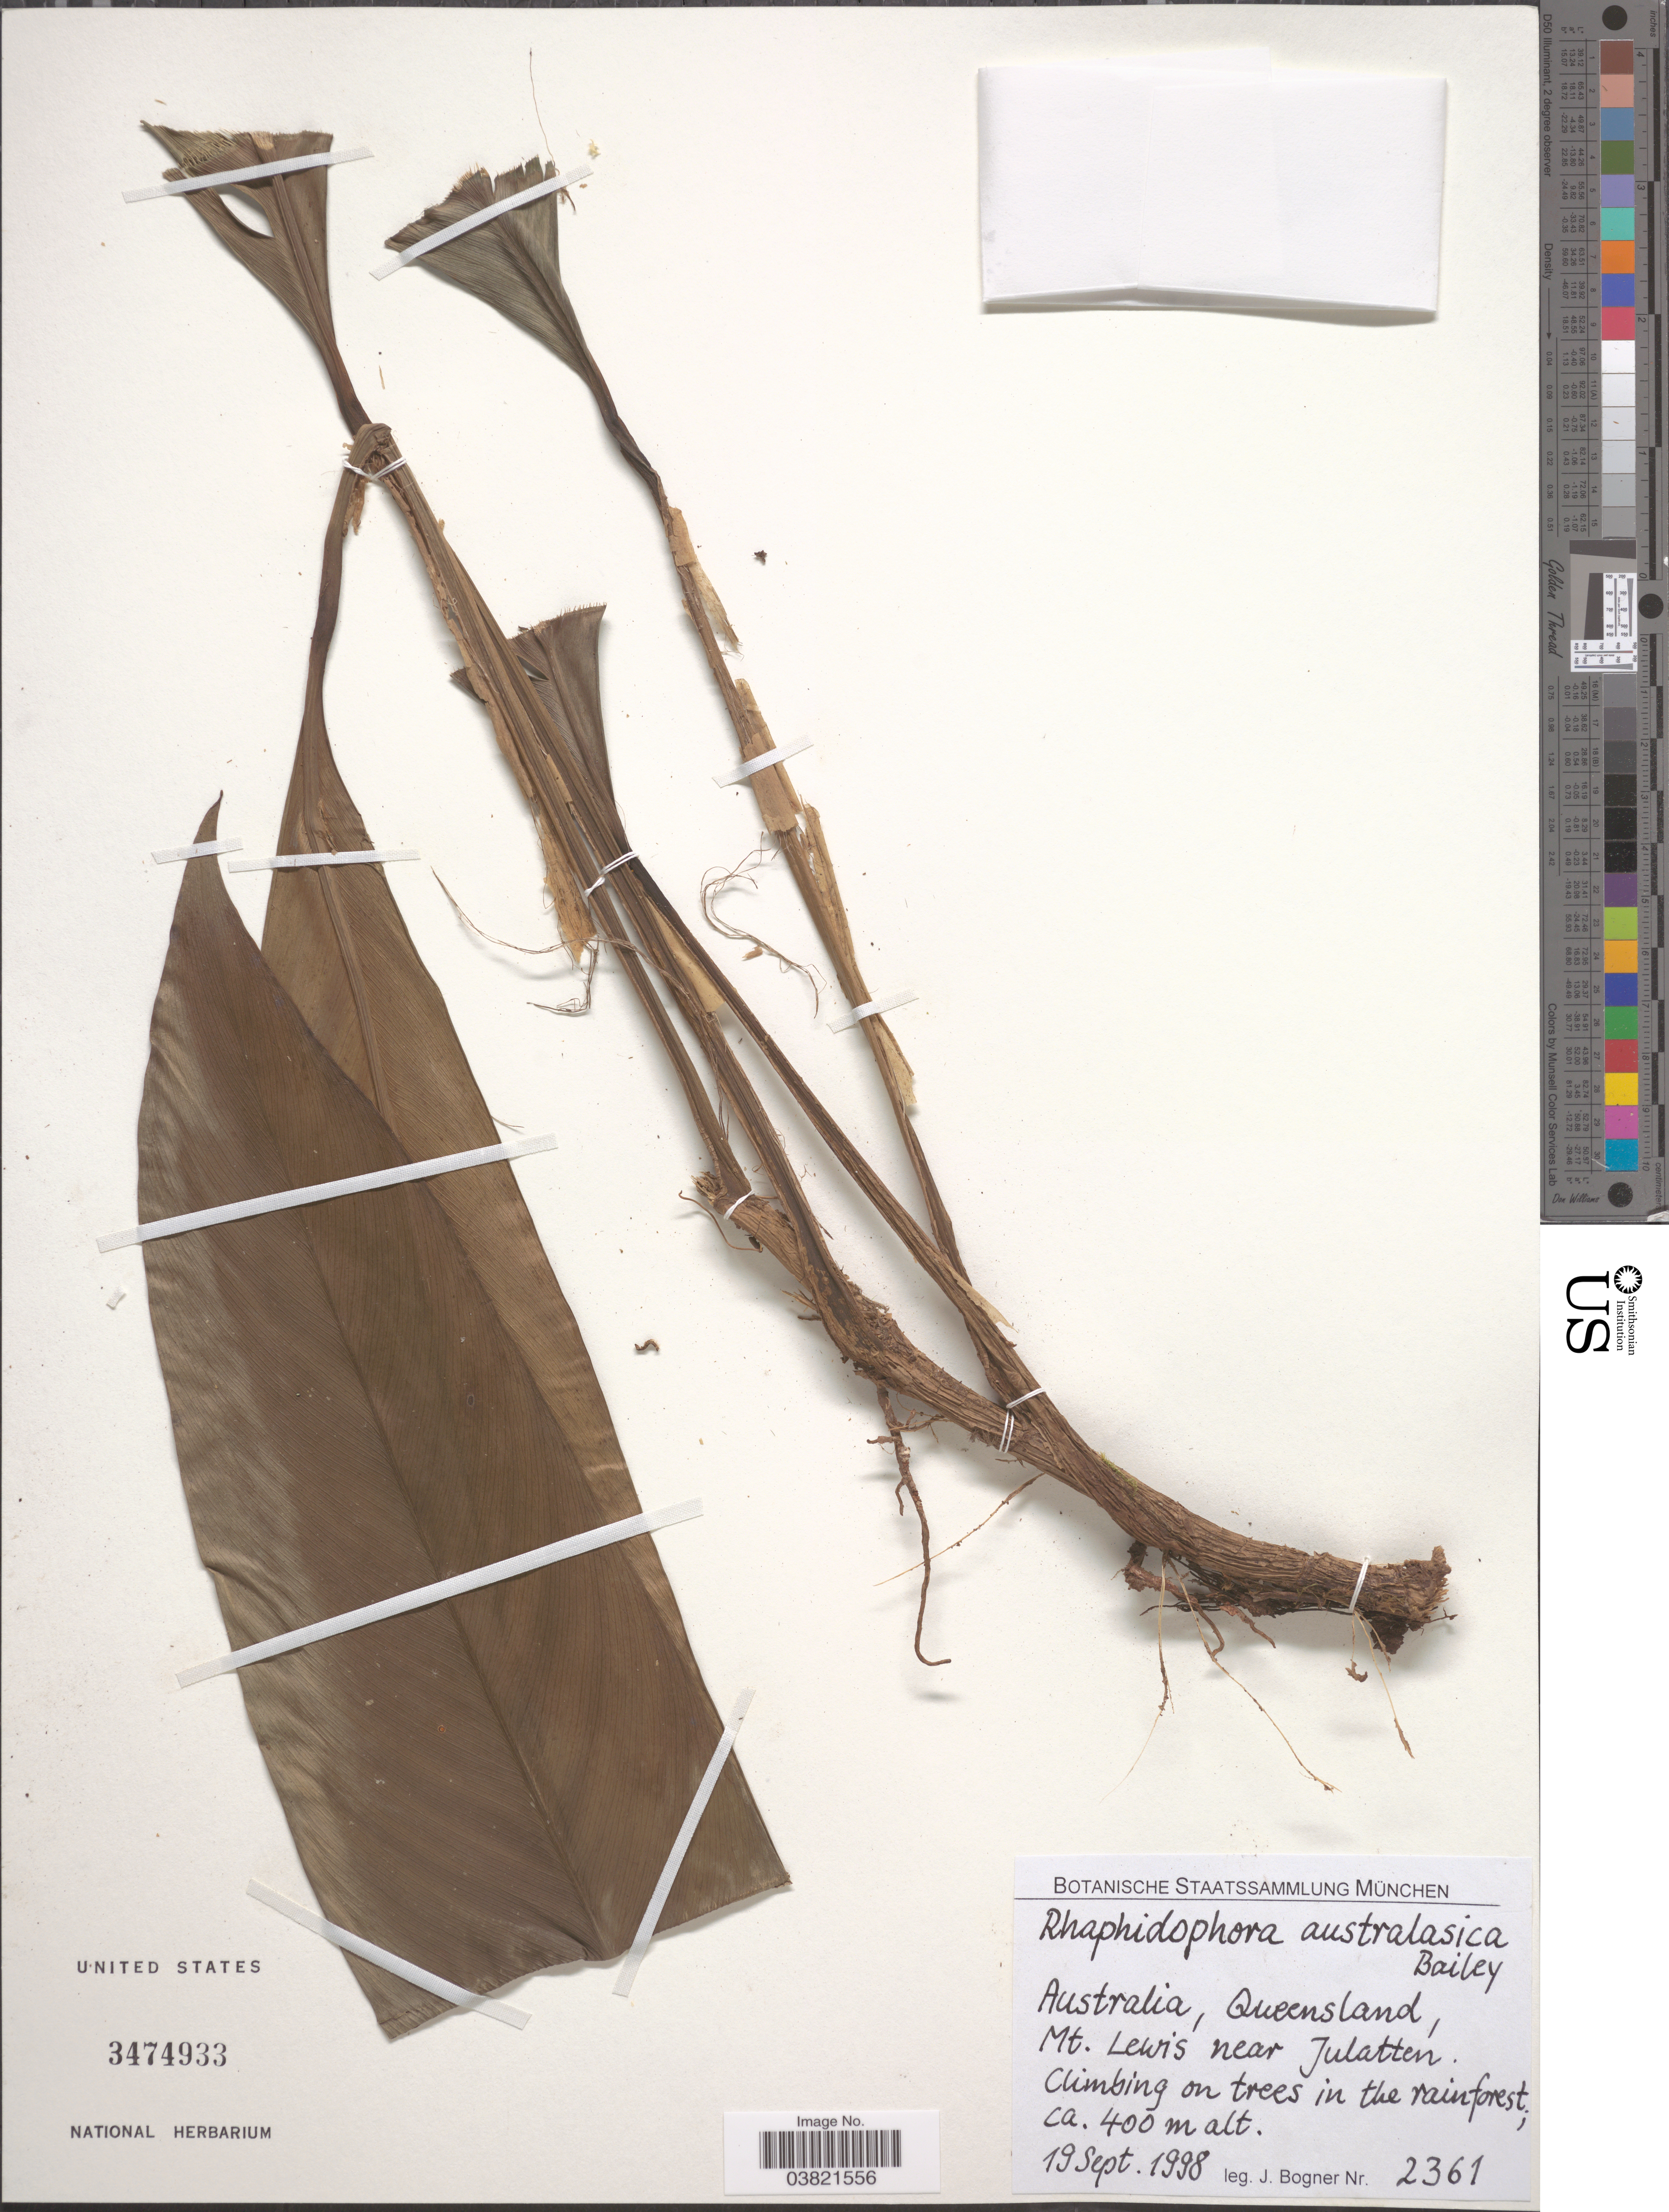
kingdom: Plantae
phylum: Tracheophyta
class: Liliopsida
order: Alismatales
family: Araceae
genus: Rhaphidophora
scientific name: Rhaphidophora australasica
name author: F.M. Bailey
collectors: J. Bogner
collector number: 2361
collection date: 1998-09-19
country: Australia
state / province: Queensland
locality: Mt. Lewis near Julatten.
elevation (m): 400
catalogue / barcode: US 3474933